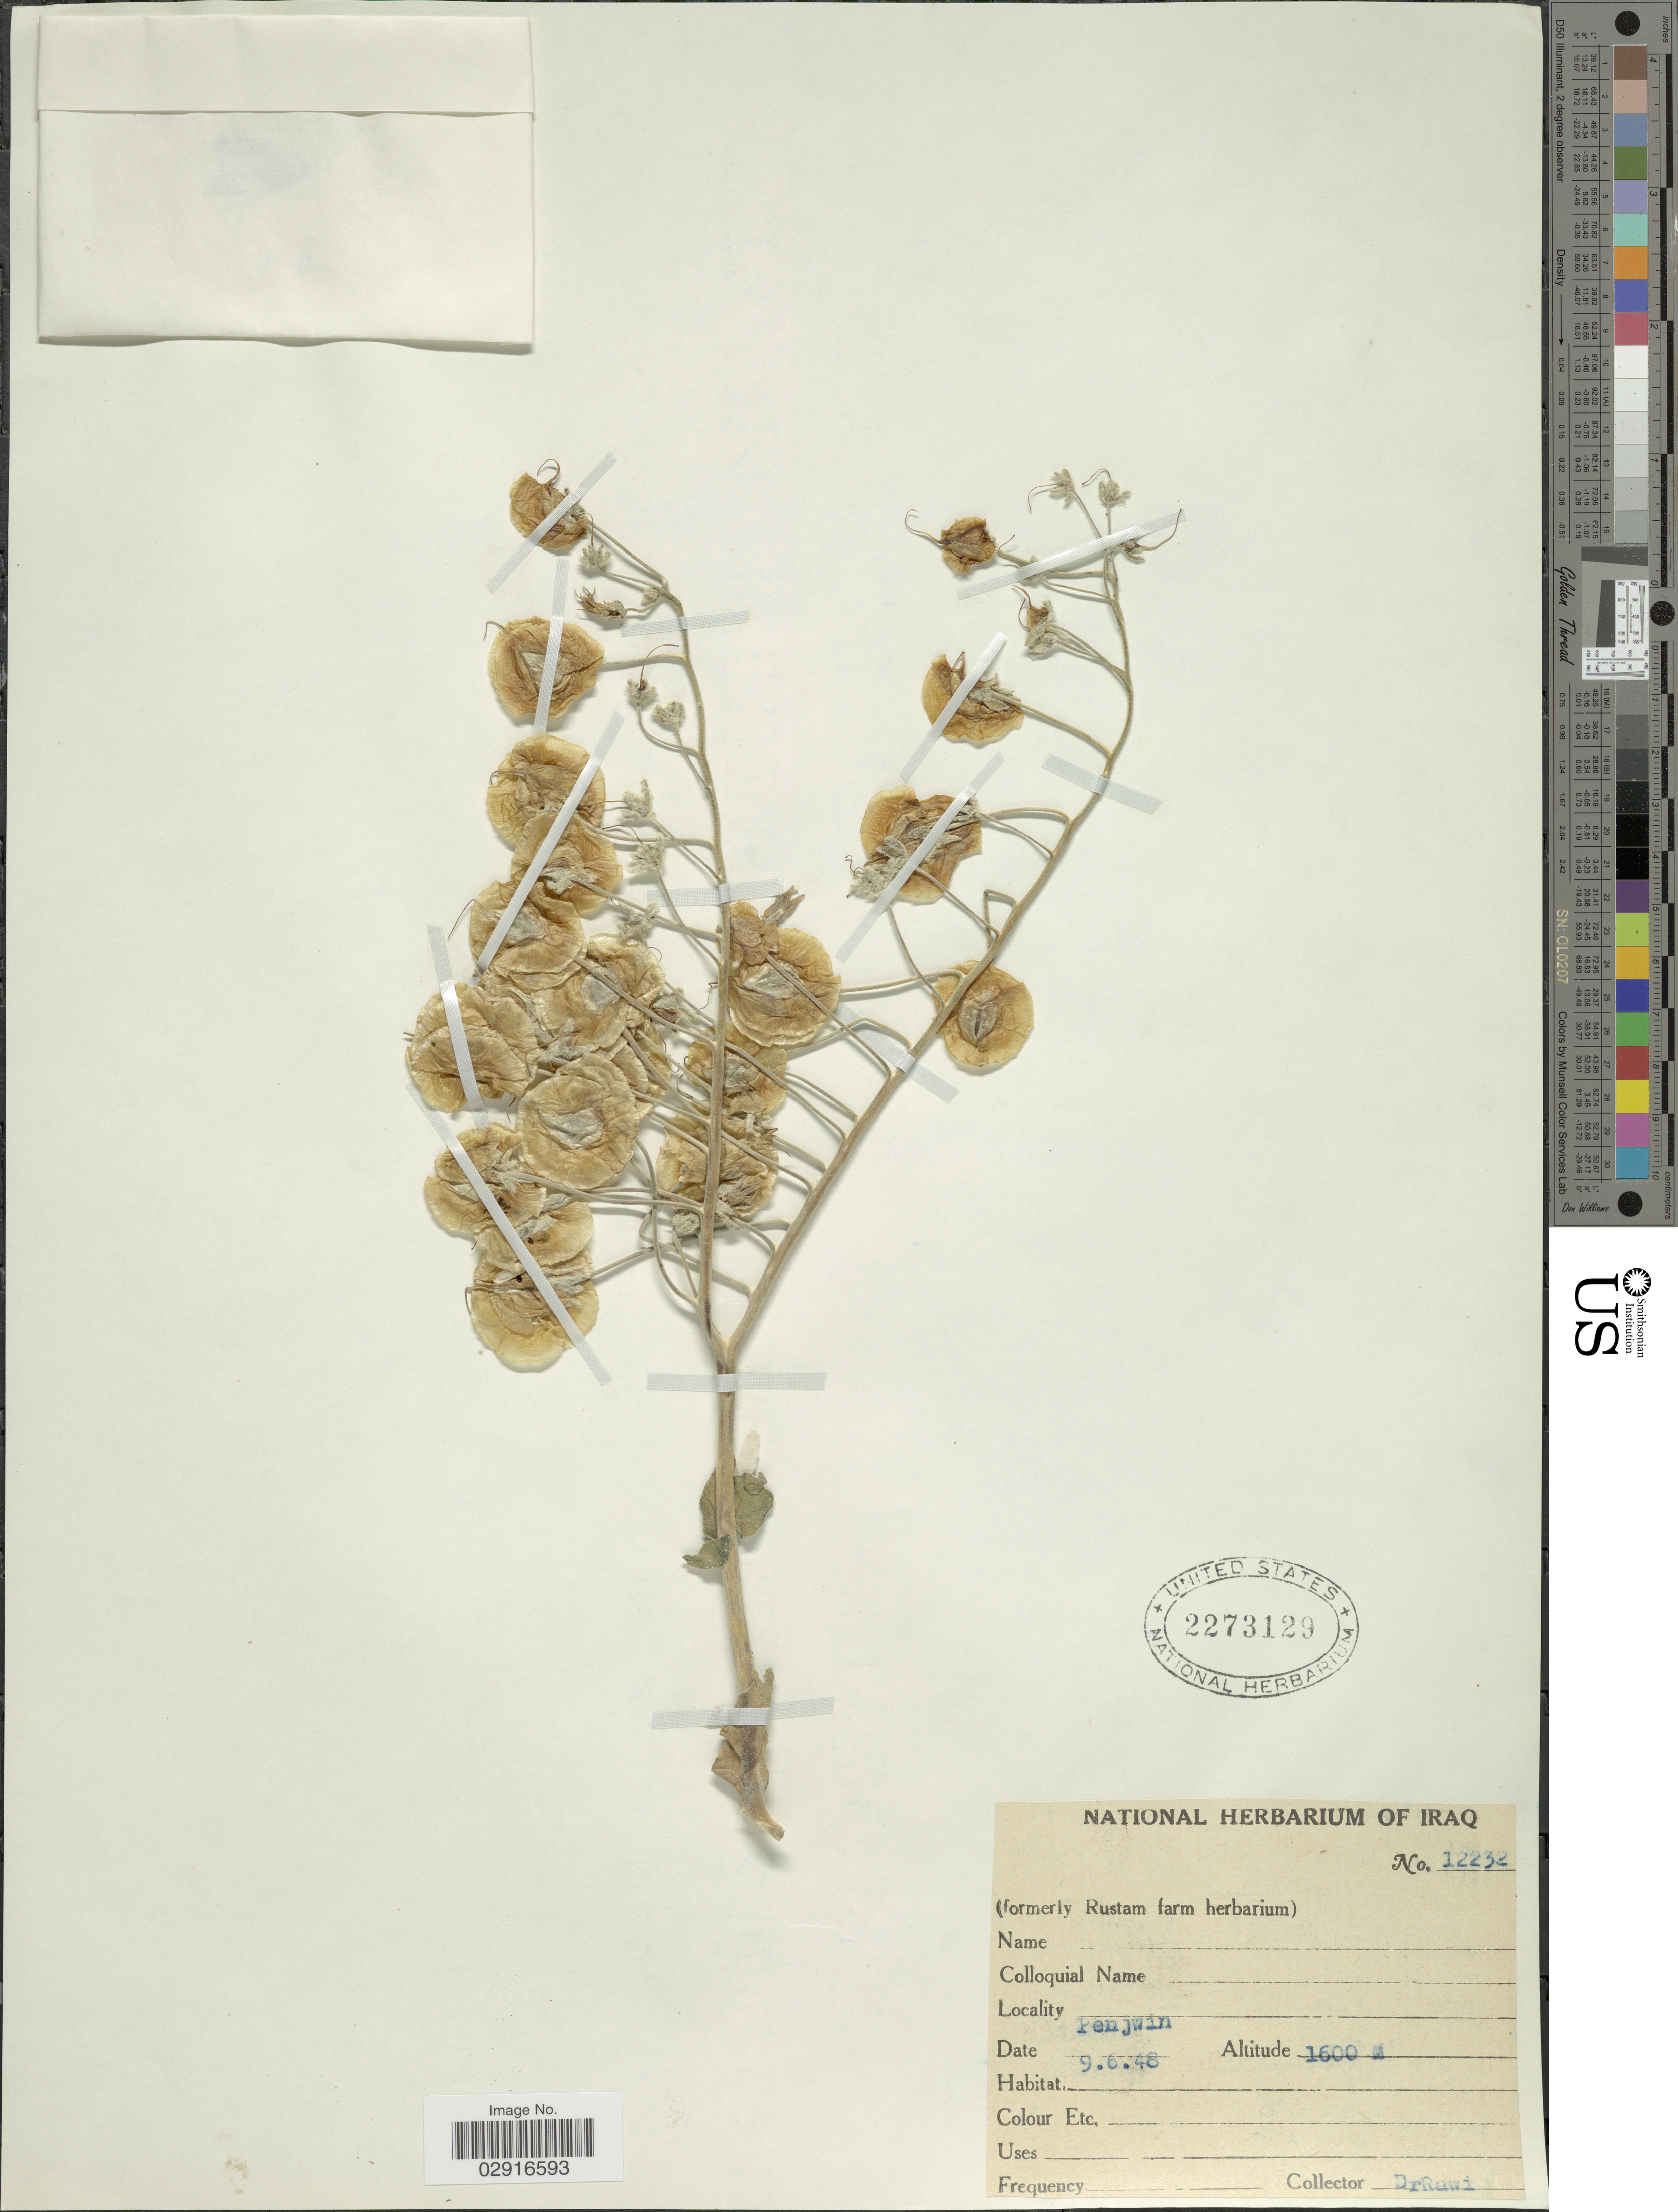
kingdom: Plantae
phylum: Tracheophyta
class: Magnoliopsida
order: Boraginales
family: Boraginaceae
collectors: -. Rawi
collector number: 12232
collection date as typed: Transcribed d/m/y: 9/6/48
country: Iraq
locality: Penjwin.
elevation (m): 1600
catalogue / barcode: US 2273129